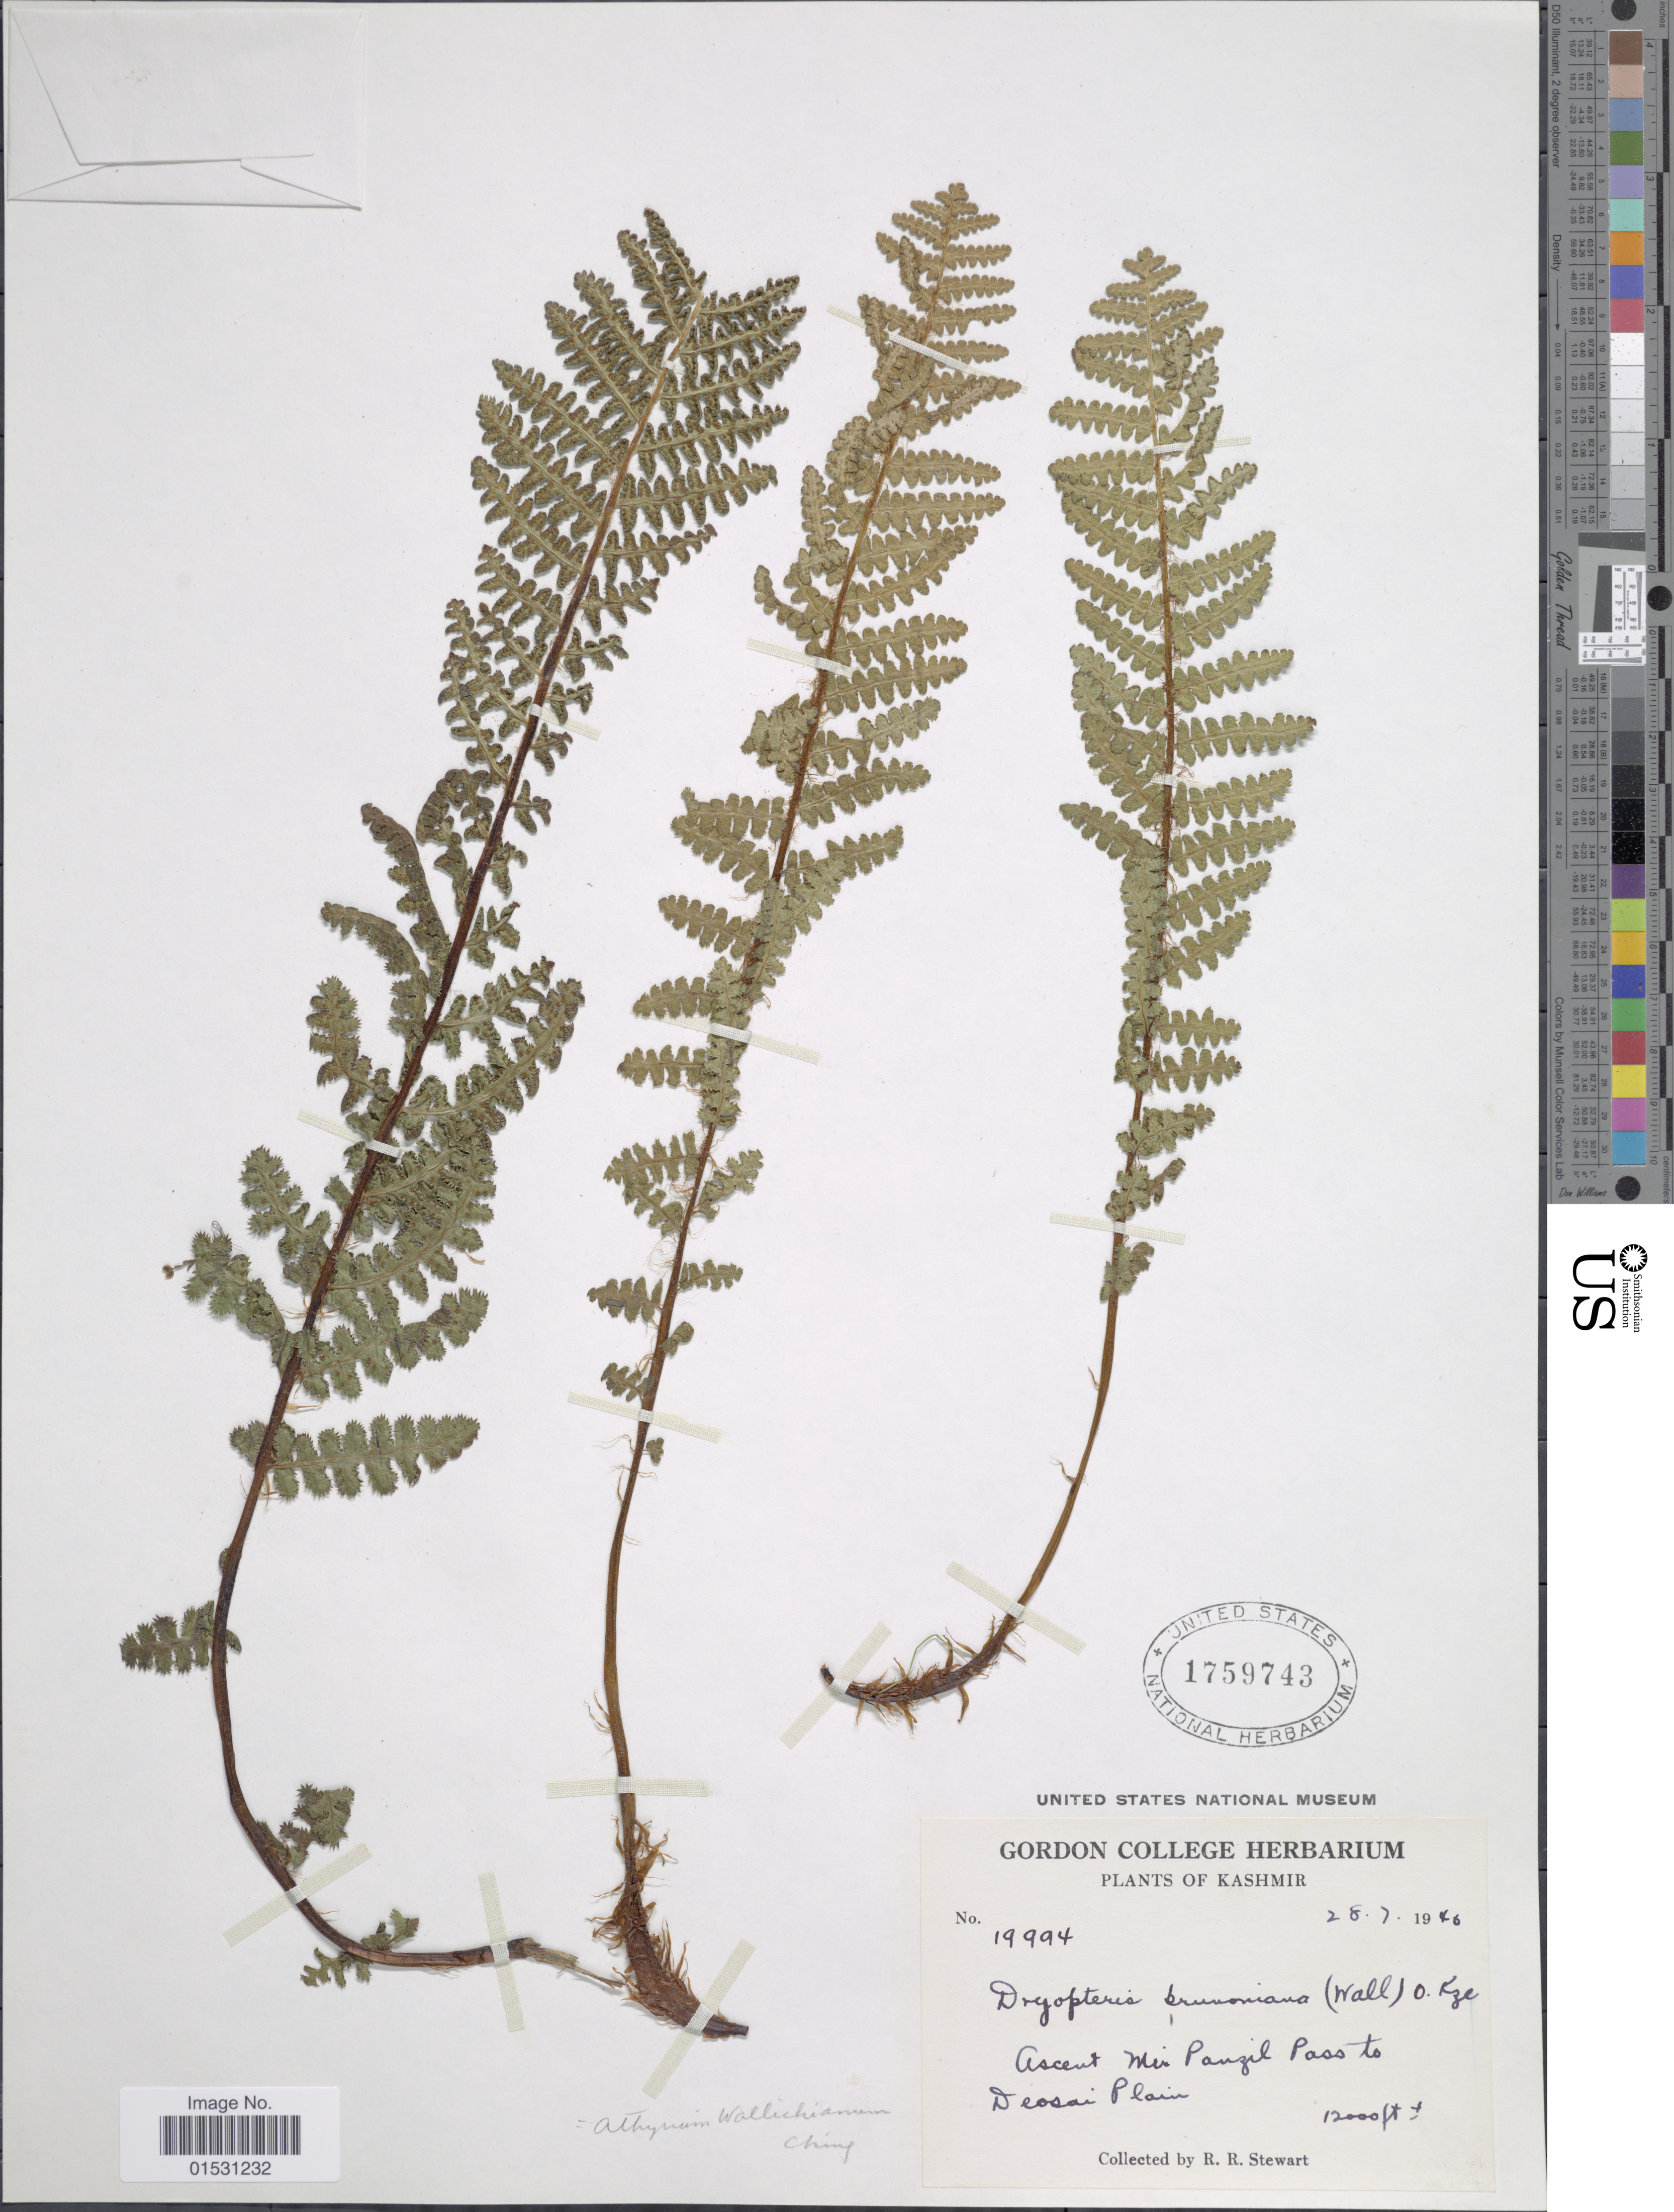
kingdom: Plantae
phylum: Tracheophyta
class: Polypodiopsida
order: Polypodiales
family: Athyriaceae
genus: Athyrium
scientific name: Athyrium wallickianum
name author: Ching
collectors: R. R. Stewart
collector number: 19994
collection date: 1946-07-28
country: India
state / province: Jammu and Kashmir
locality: Kashmir. Ascent Mir Panzil Pass to Deosai Plain.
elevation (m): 3658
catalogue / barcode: US 1759743